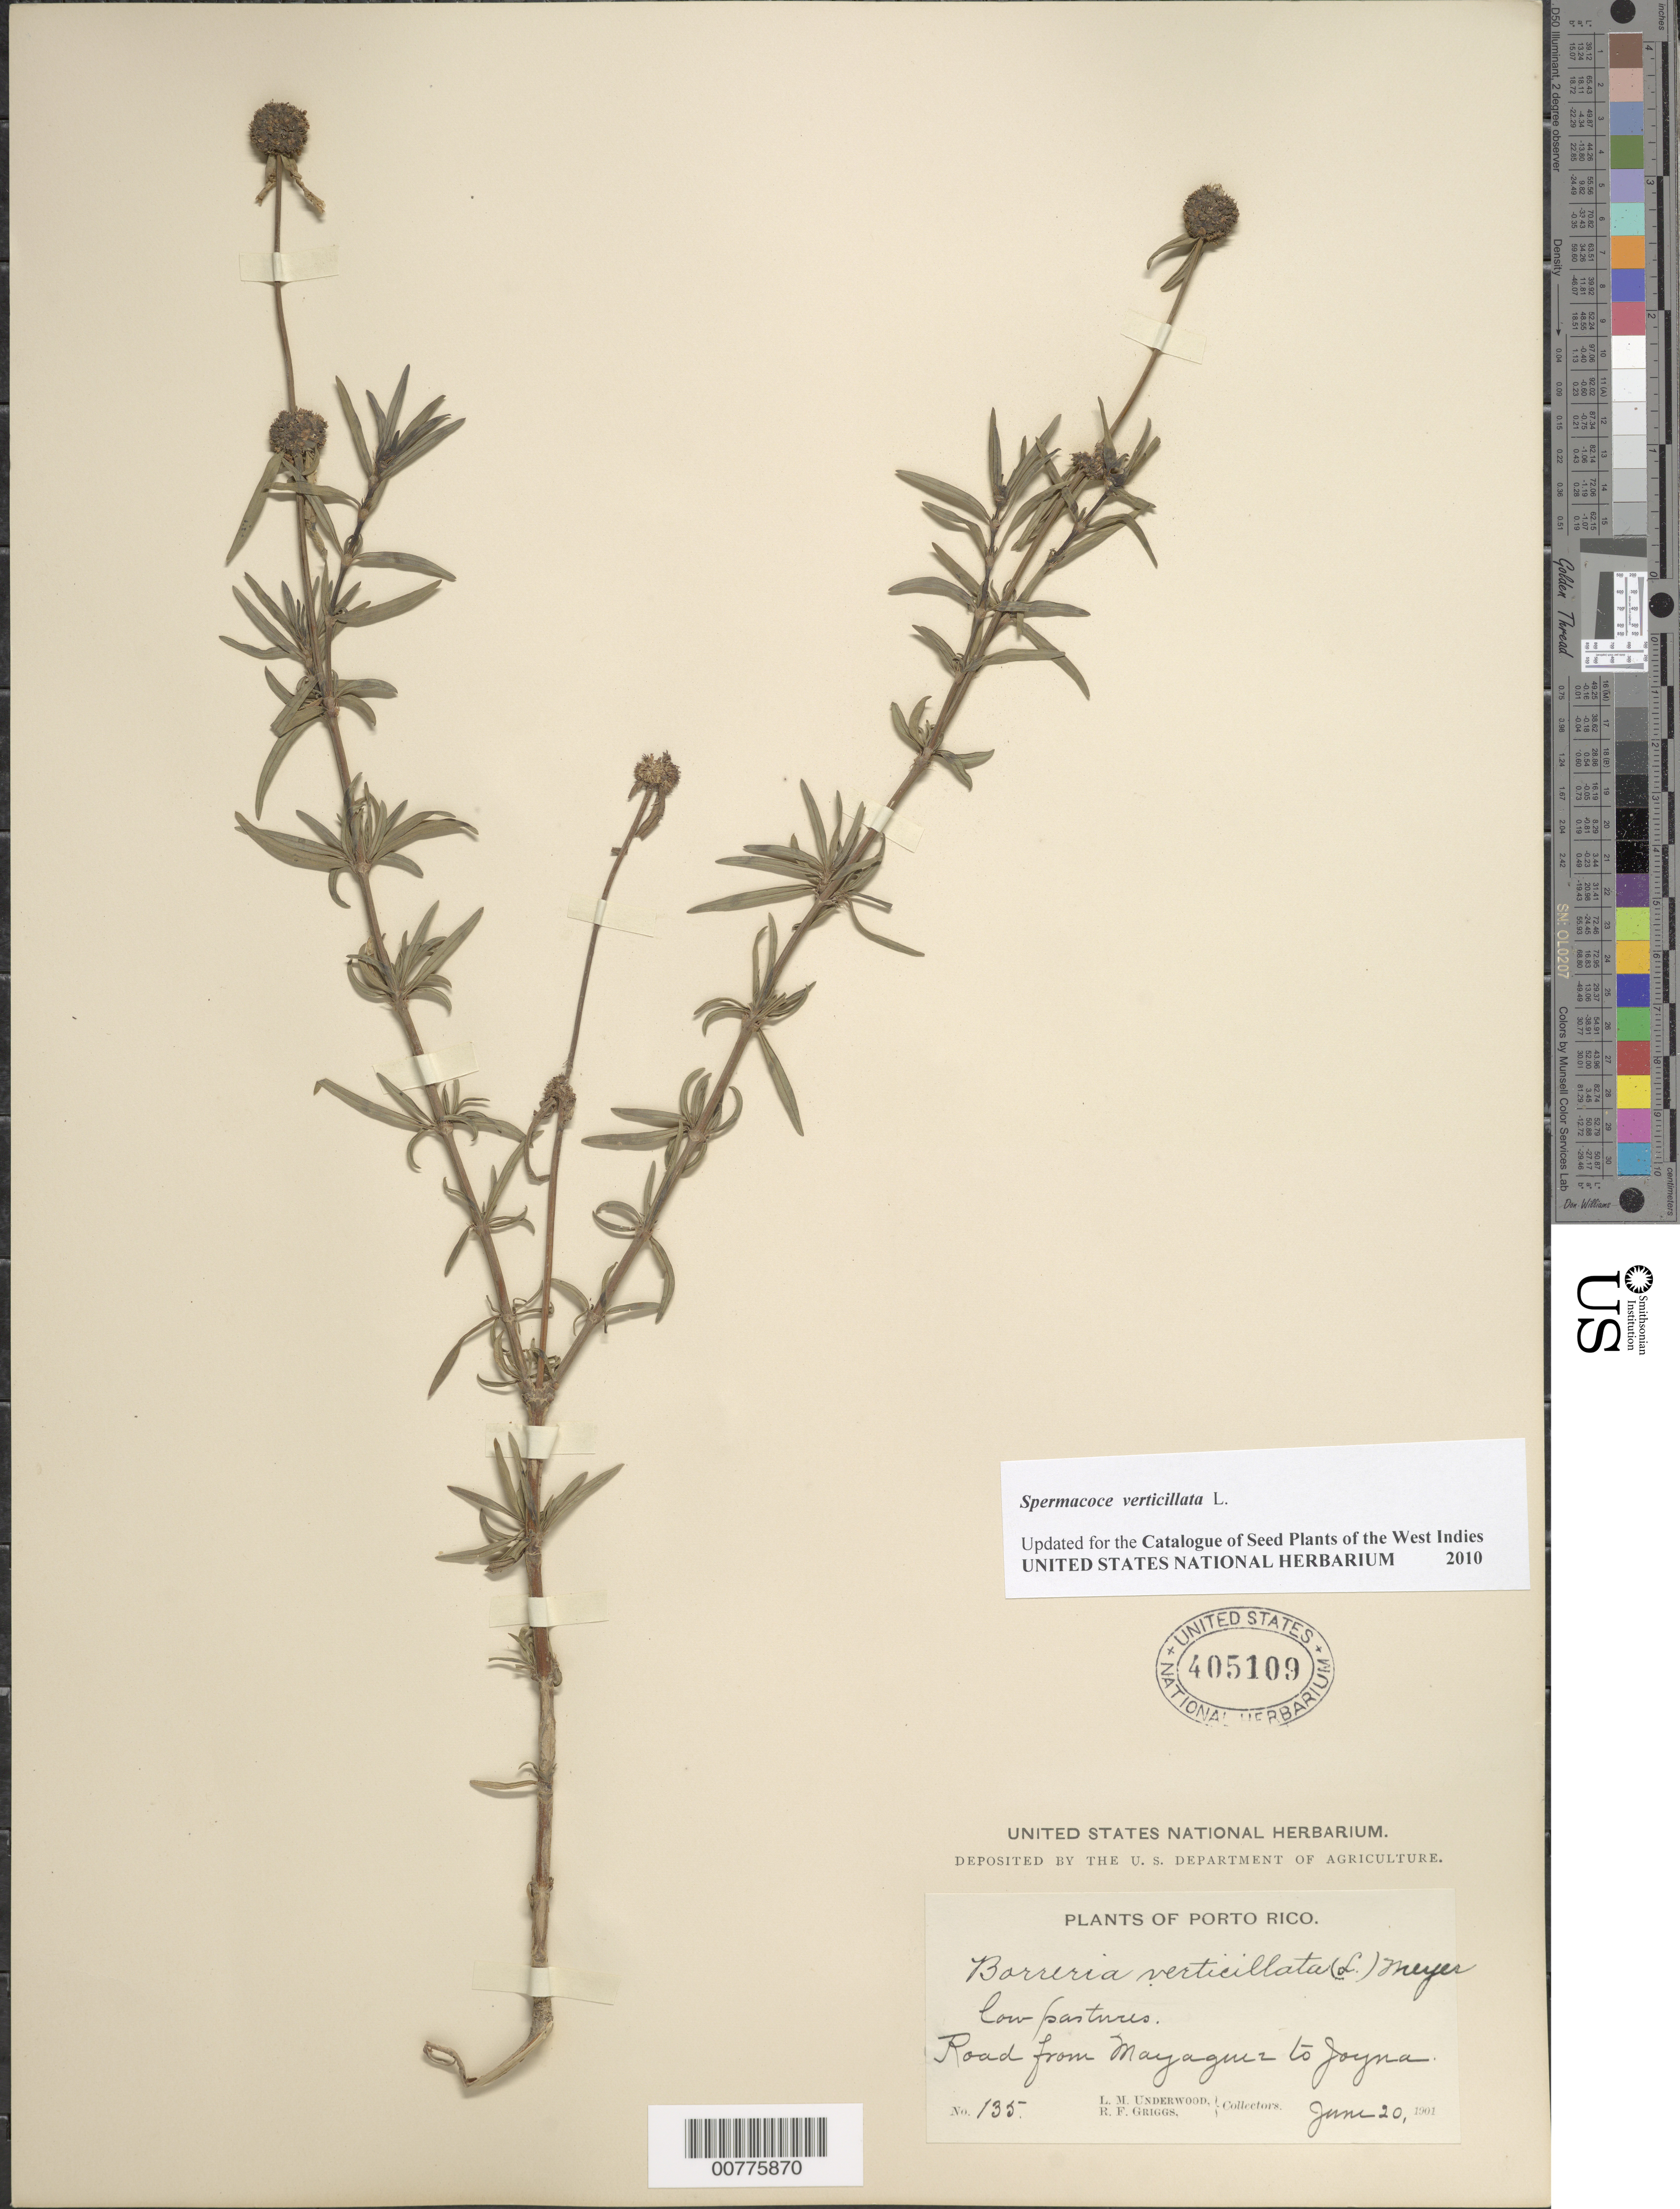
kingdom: Plantae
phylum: Tracheophyta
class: Magnoliopsida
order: Gentianales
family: Rubiaceae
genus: Spermacoce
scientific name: Spermacoce verticillata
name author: L.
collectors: L. M. Underwood & R. F. Griggs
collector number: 135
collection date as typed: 20 Jun 1901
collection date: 1901-06-20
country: Puerto Rico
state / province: Mayagüez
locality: Road from Mayagüez to Jayua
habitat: Low pastures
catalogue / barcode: US 405109